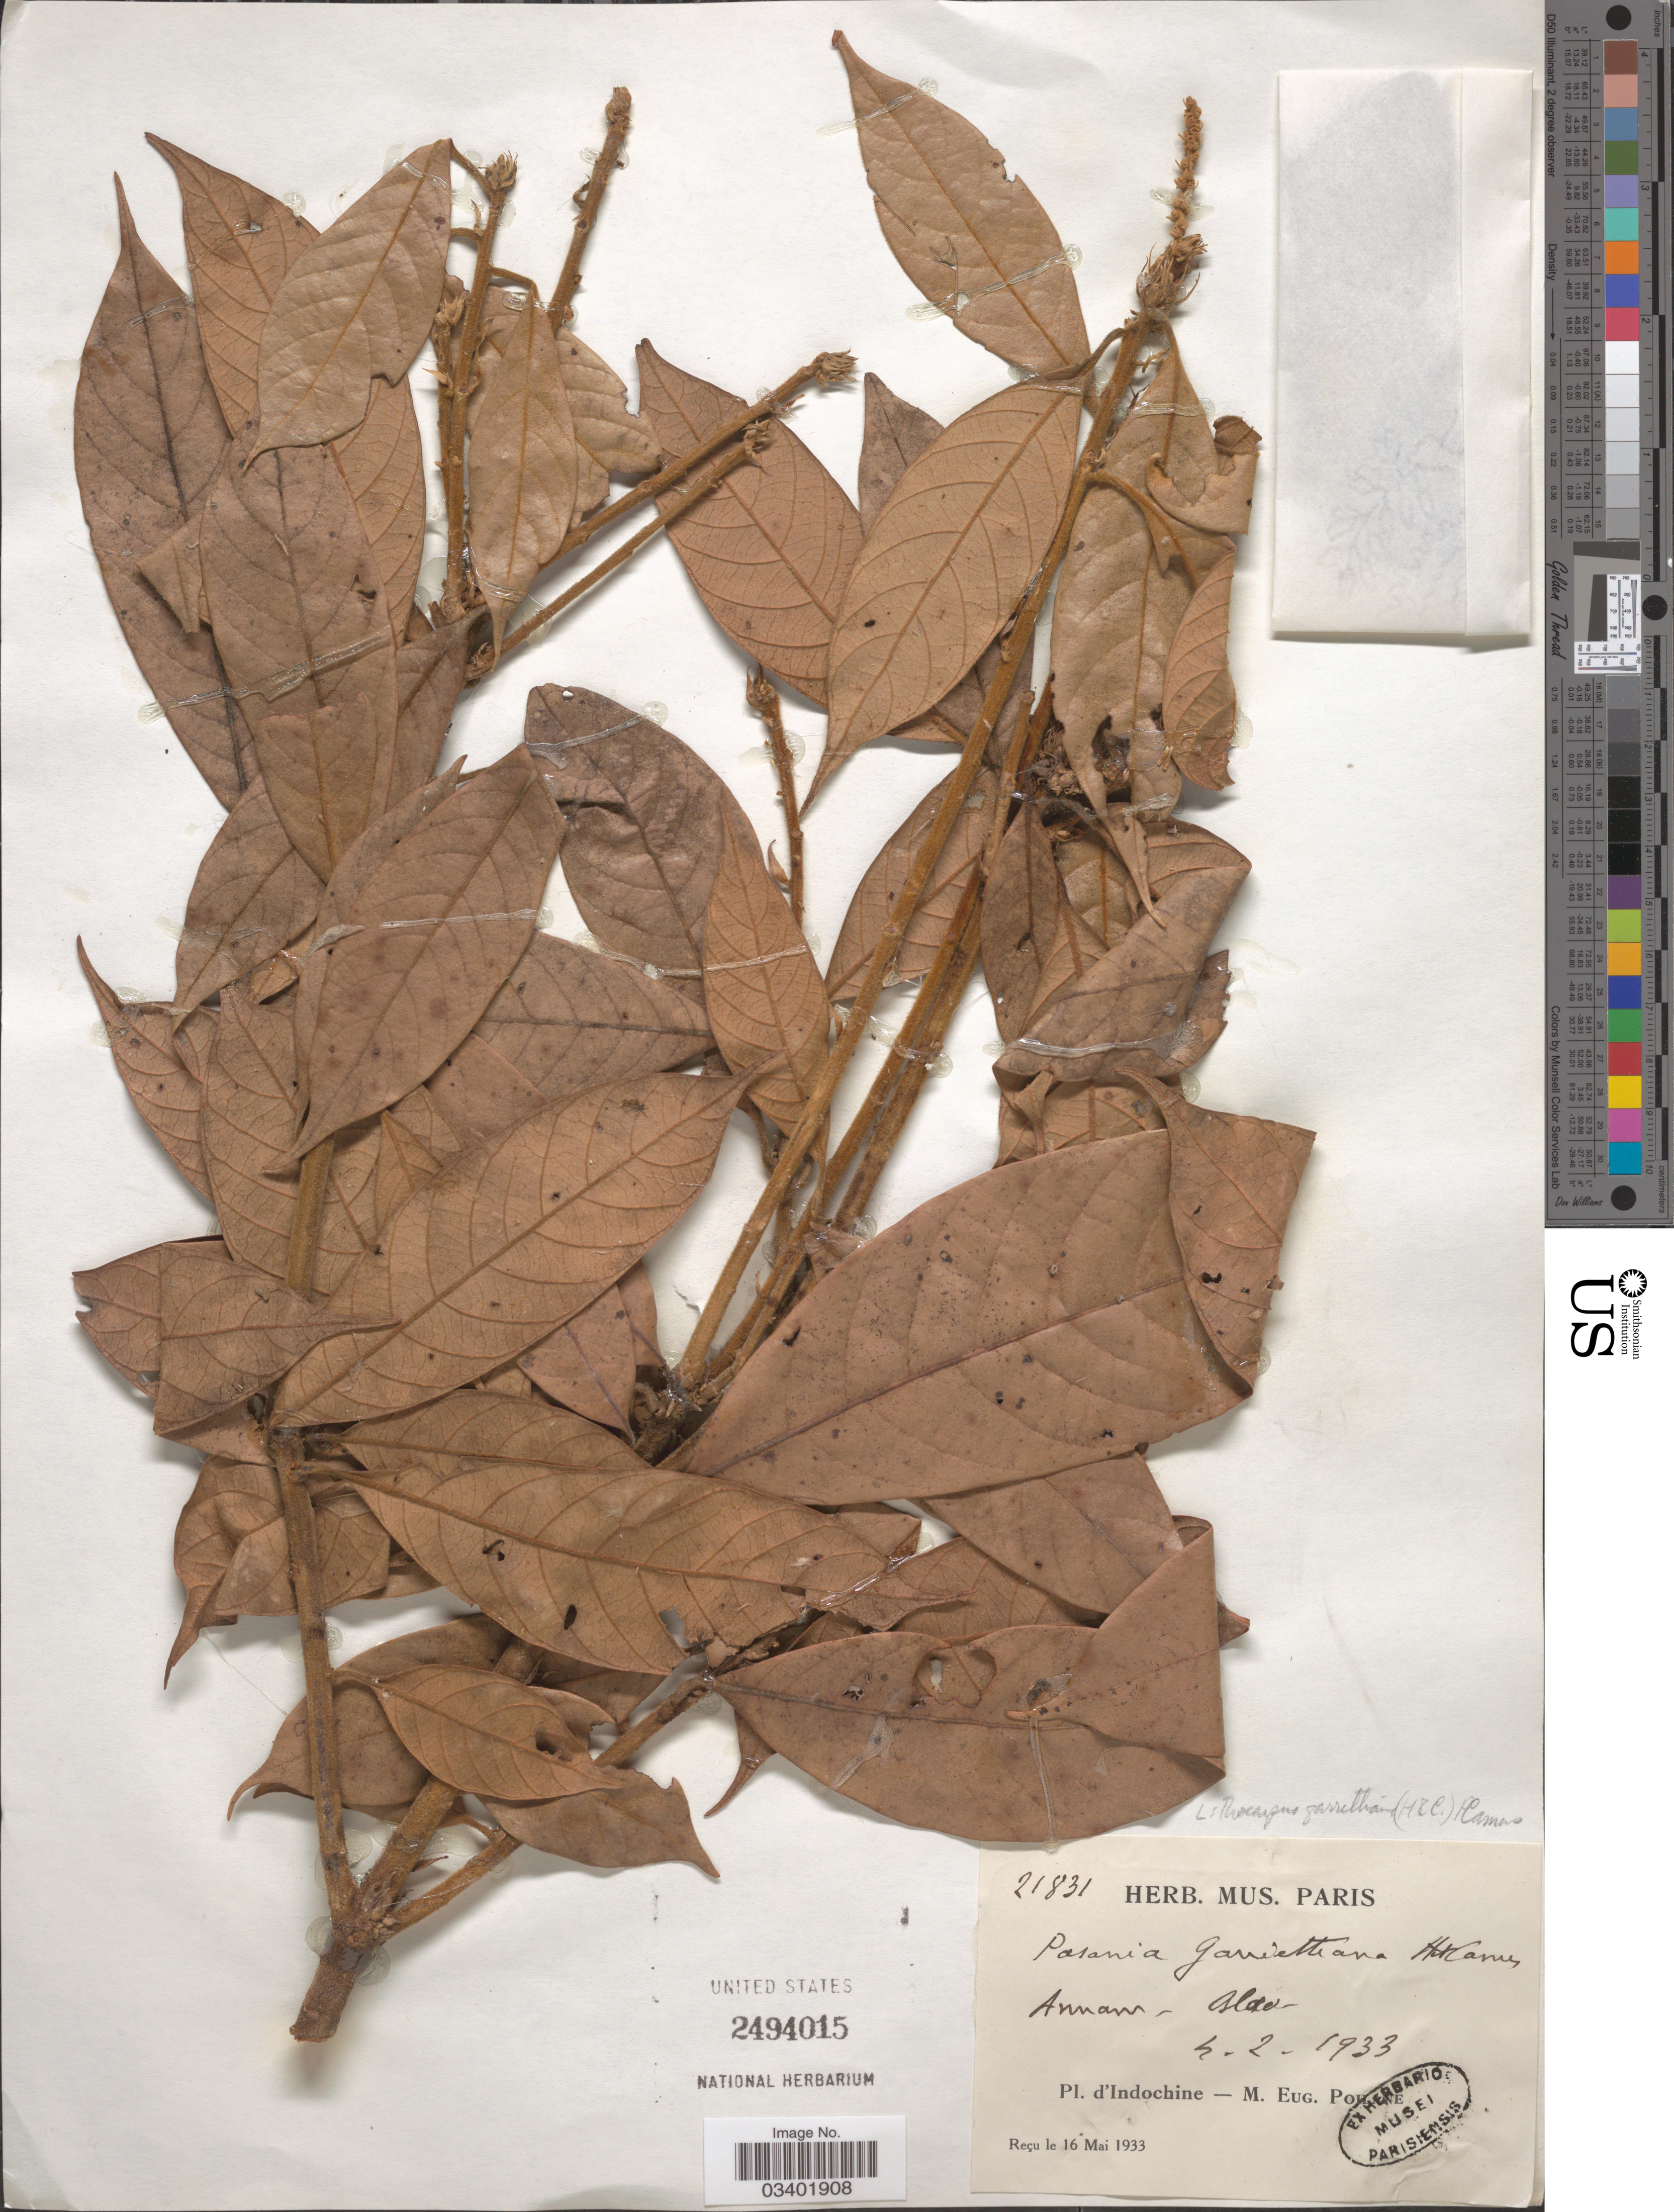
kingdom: Plantae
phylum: Tracheophyta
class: Magnoliopsida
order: Fagales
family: Fagaceae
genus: Lithocarpus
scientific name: Lithocarpus garrettianus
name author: (Craib) A. Camus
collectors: M. Poilane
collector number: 21831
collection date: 1933-02-04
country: Vietnam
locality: Annam, Blao Indochine.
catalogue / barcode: US 2494015